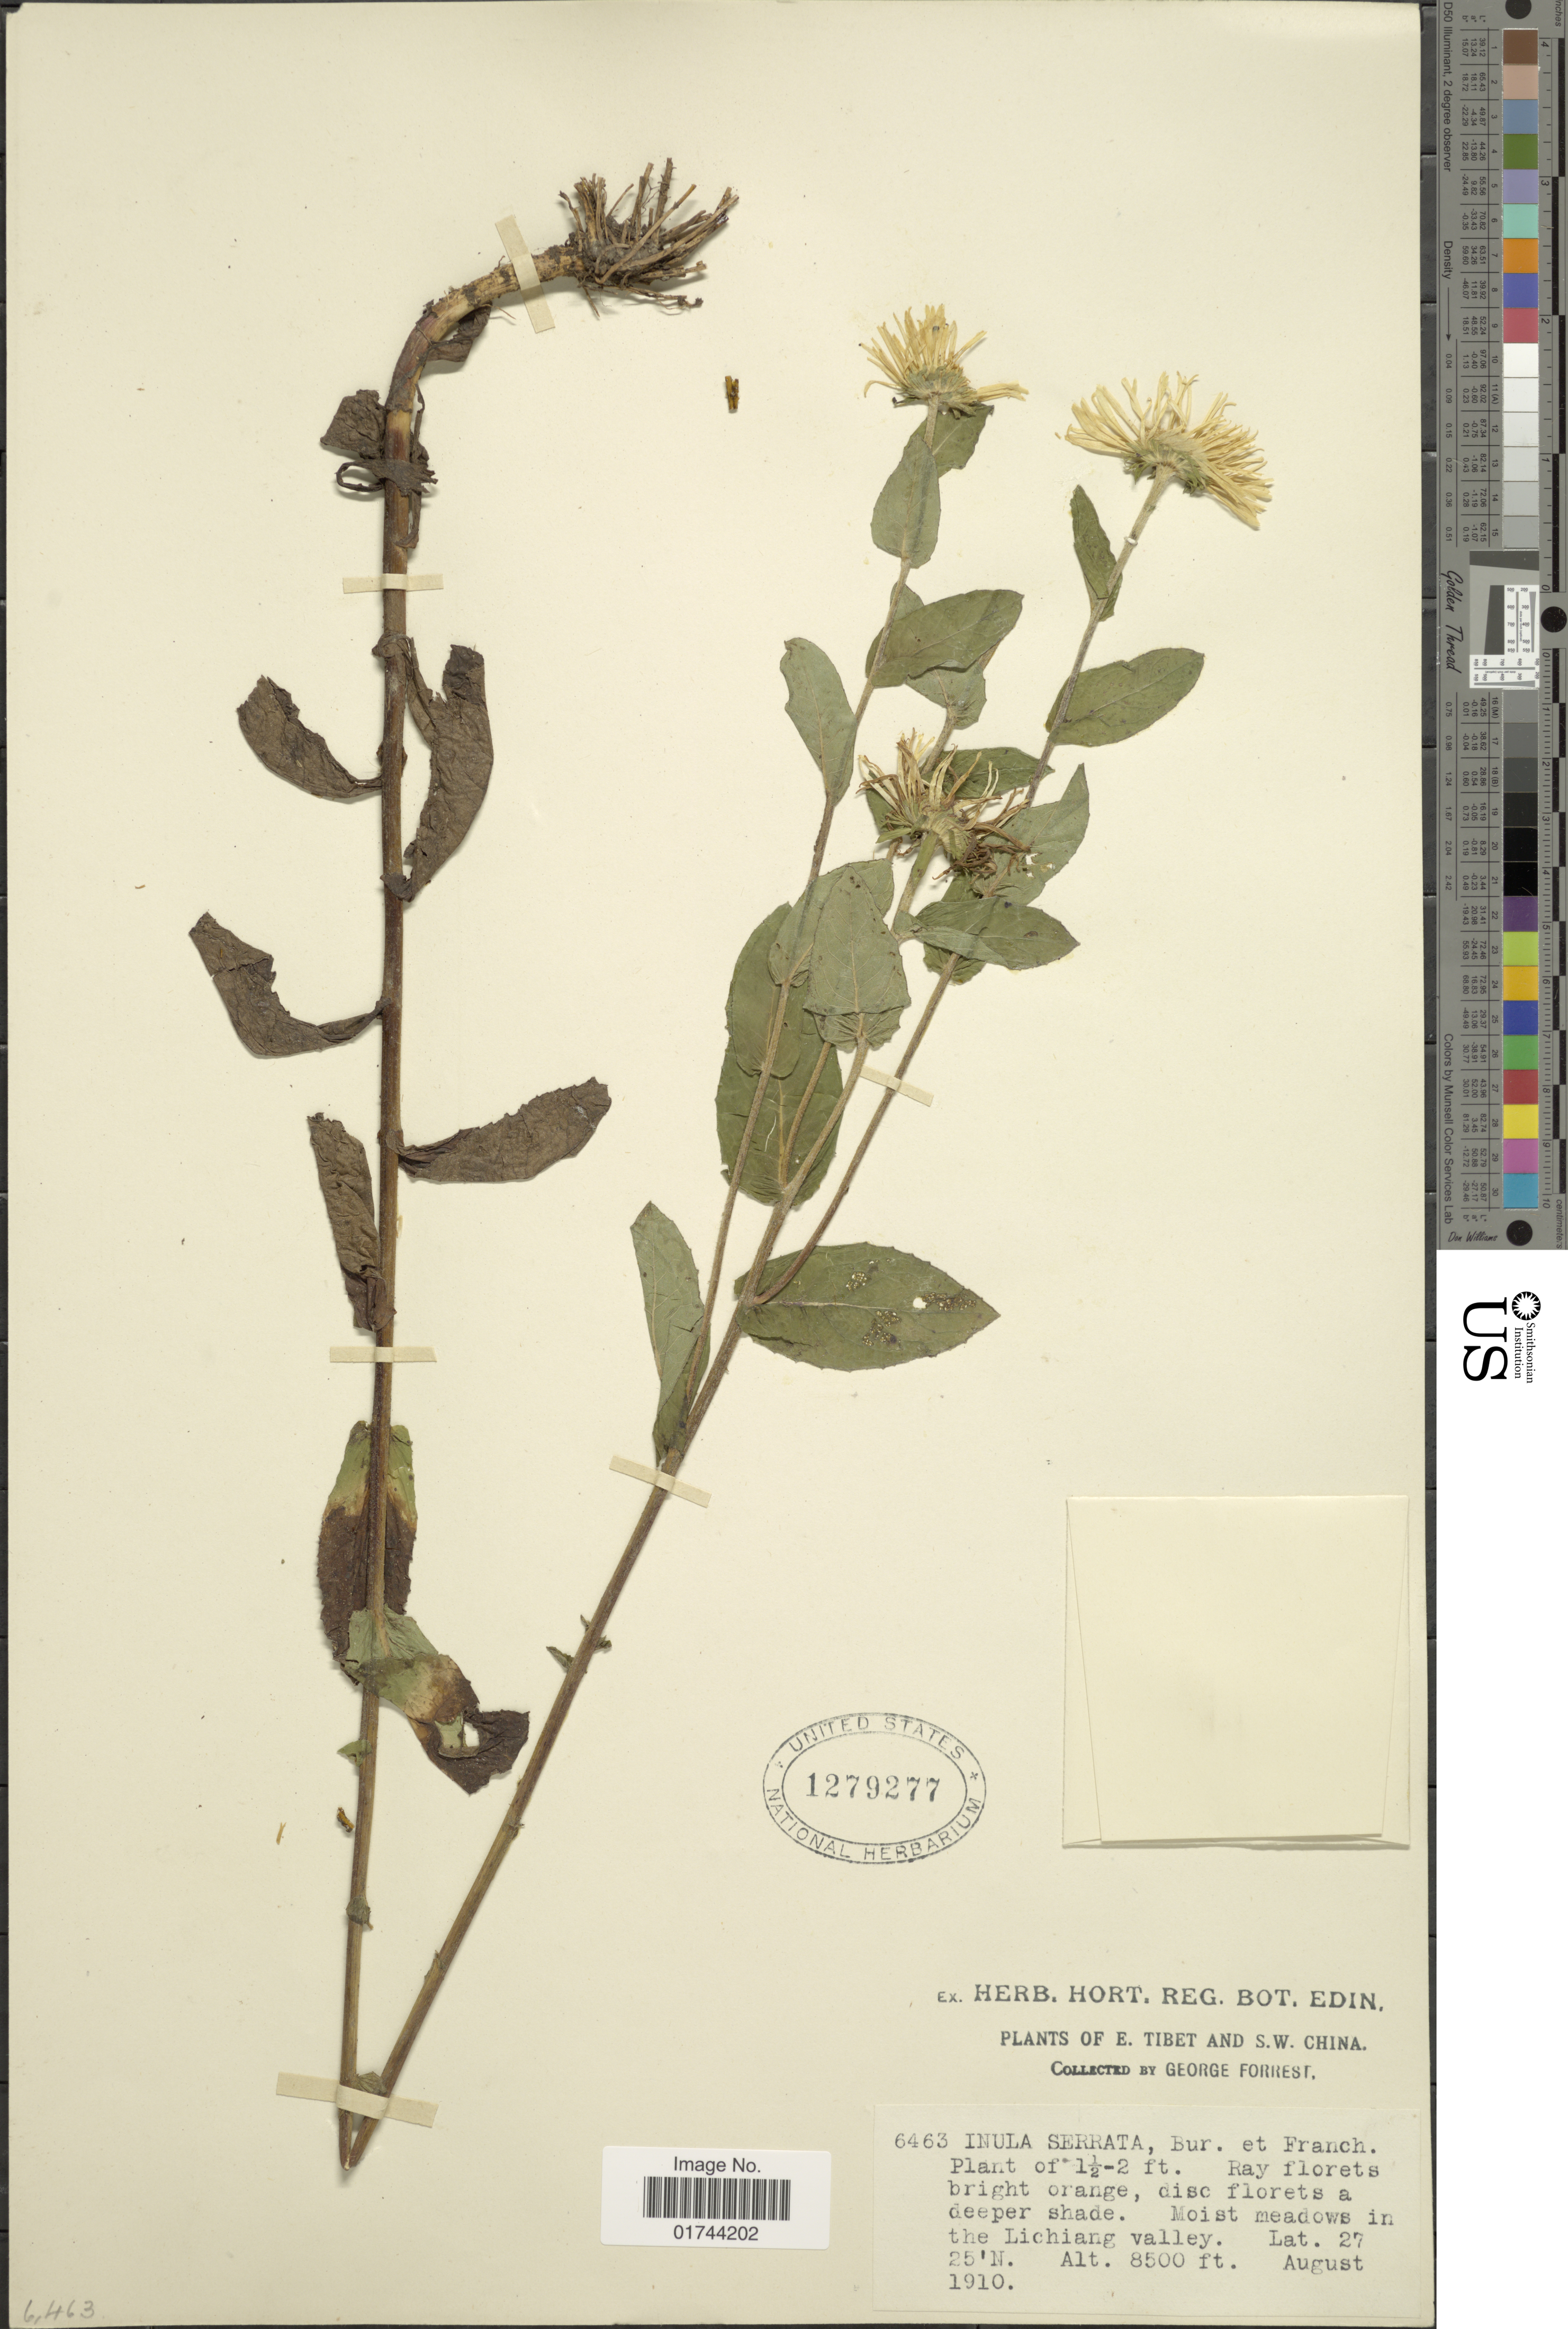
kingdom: Plantae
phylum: Tracheophyta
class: Magnoliopsida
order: Asterales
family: Asteraceae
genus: Inula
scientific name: Inula serrata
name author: Bureau & Franch.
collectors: G. Forrest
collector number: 6463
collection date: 1910-08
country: China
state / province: Xizang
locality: E. Tibet, S.W. China, Moist meadows in the Lichiang valley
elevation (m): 2591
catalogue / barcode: US 1279277